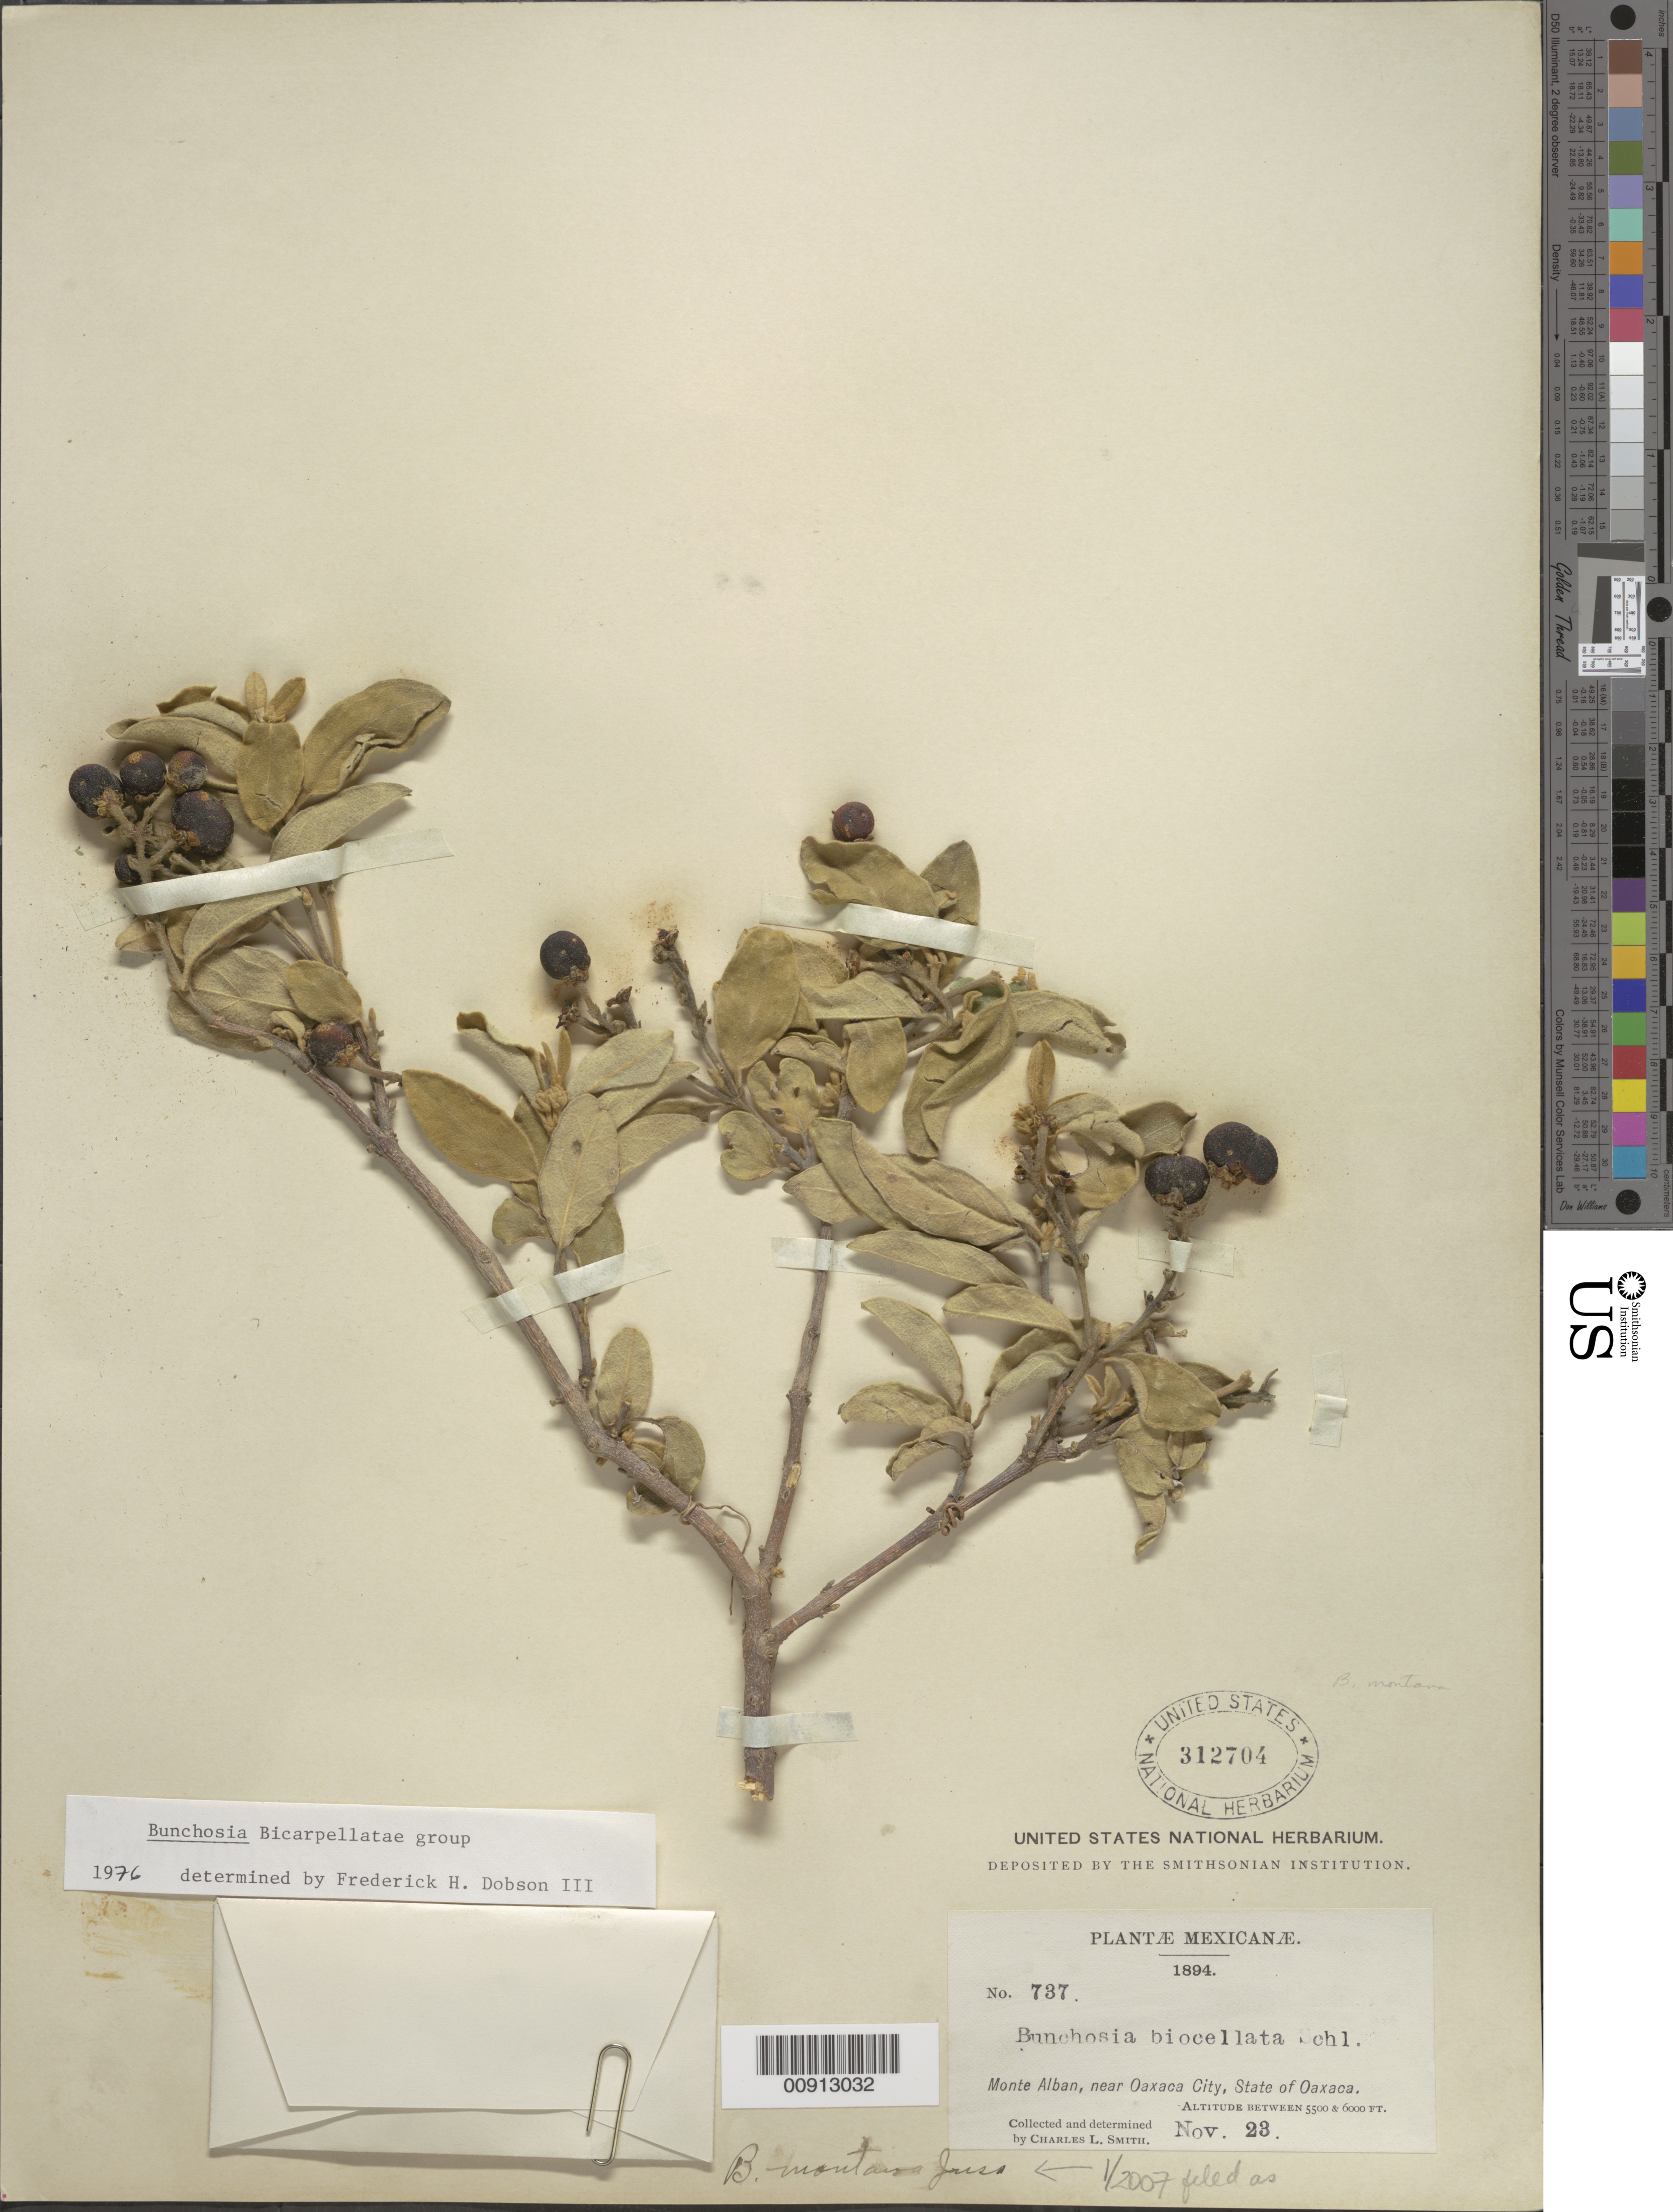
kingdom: Plantae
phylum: Tracheophyta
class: Magnoliopsida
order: Malpighiales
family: Malpighiaceae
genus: Bunchosia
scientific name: Bunchosia montana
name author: A. Juss.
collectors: C. L. Smith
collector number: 737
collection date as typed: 23 Nov 1894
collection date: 1894-11-23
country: Mexico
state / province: Oaxaca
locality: Monte Alban, near Oaxaca City, State of Oaxaca.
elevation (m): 1676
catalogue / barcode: US 312704